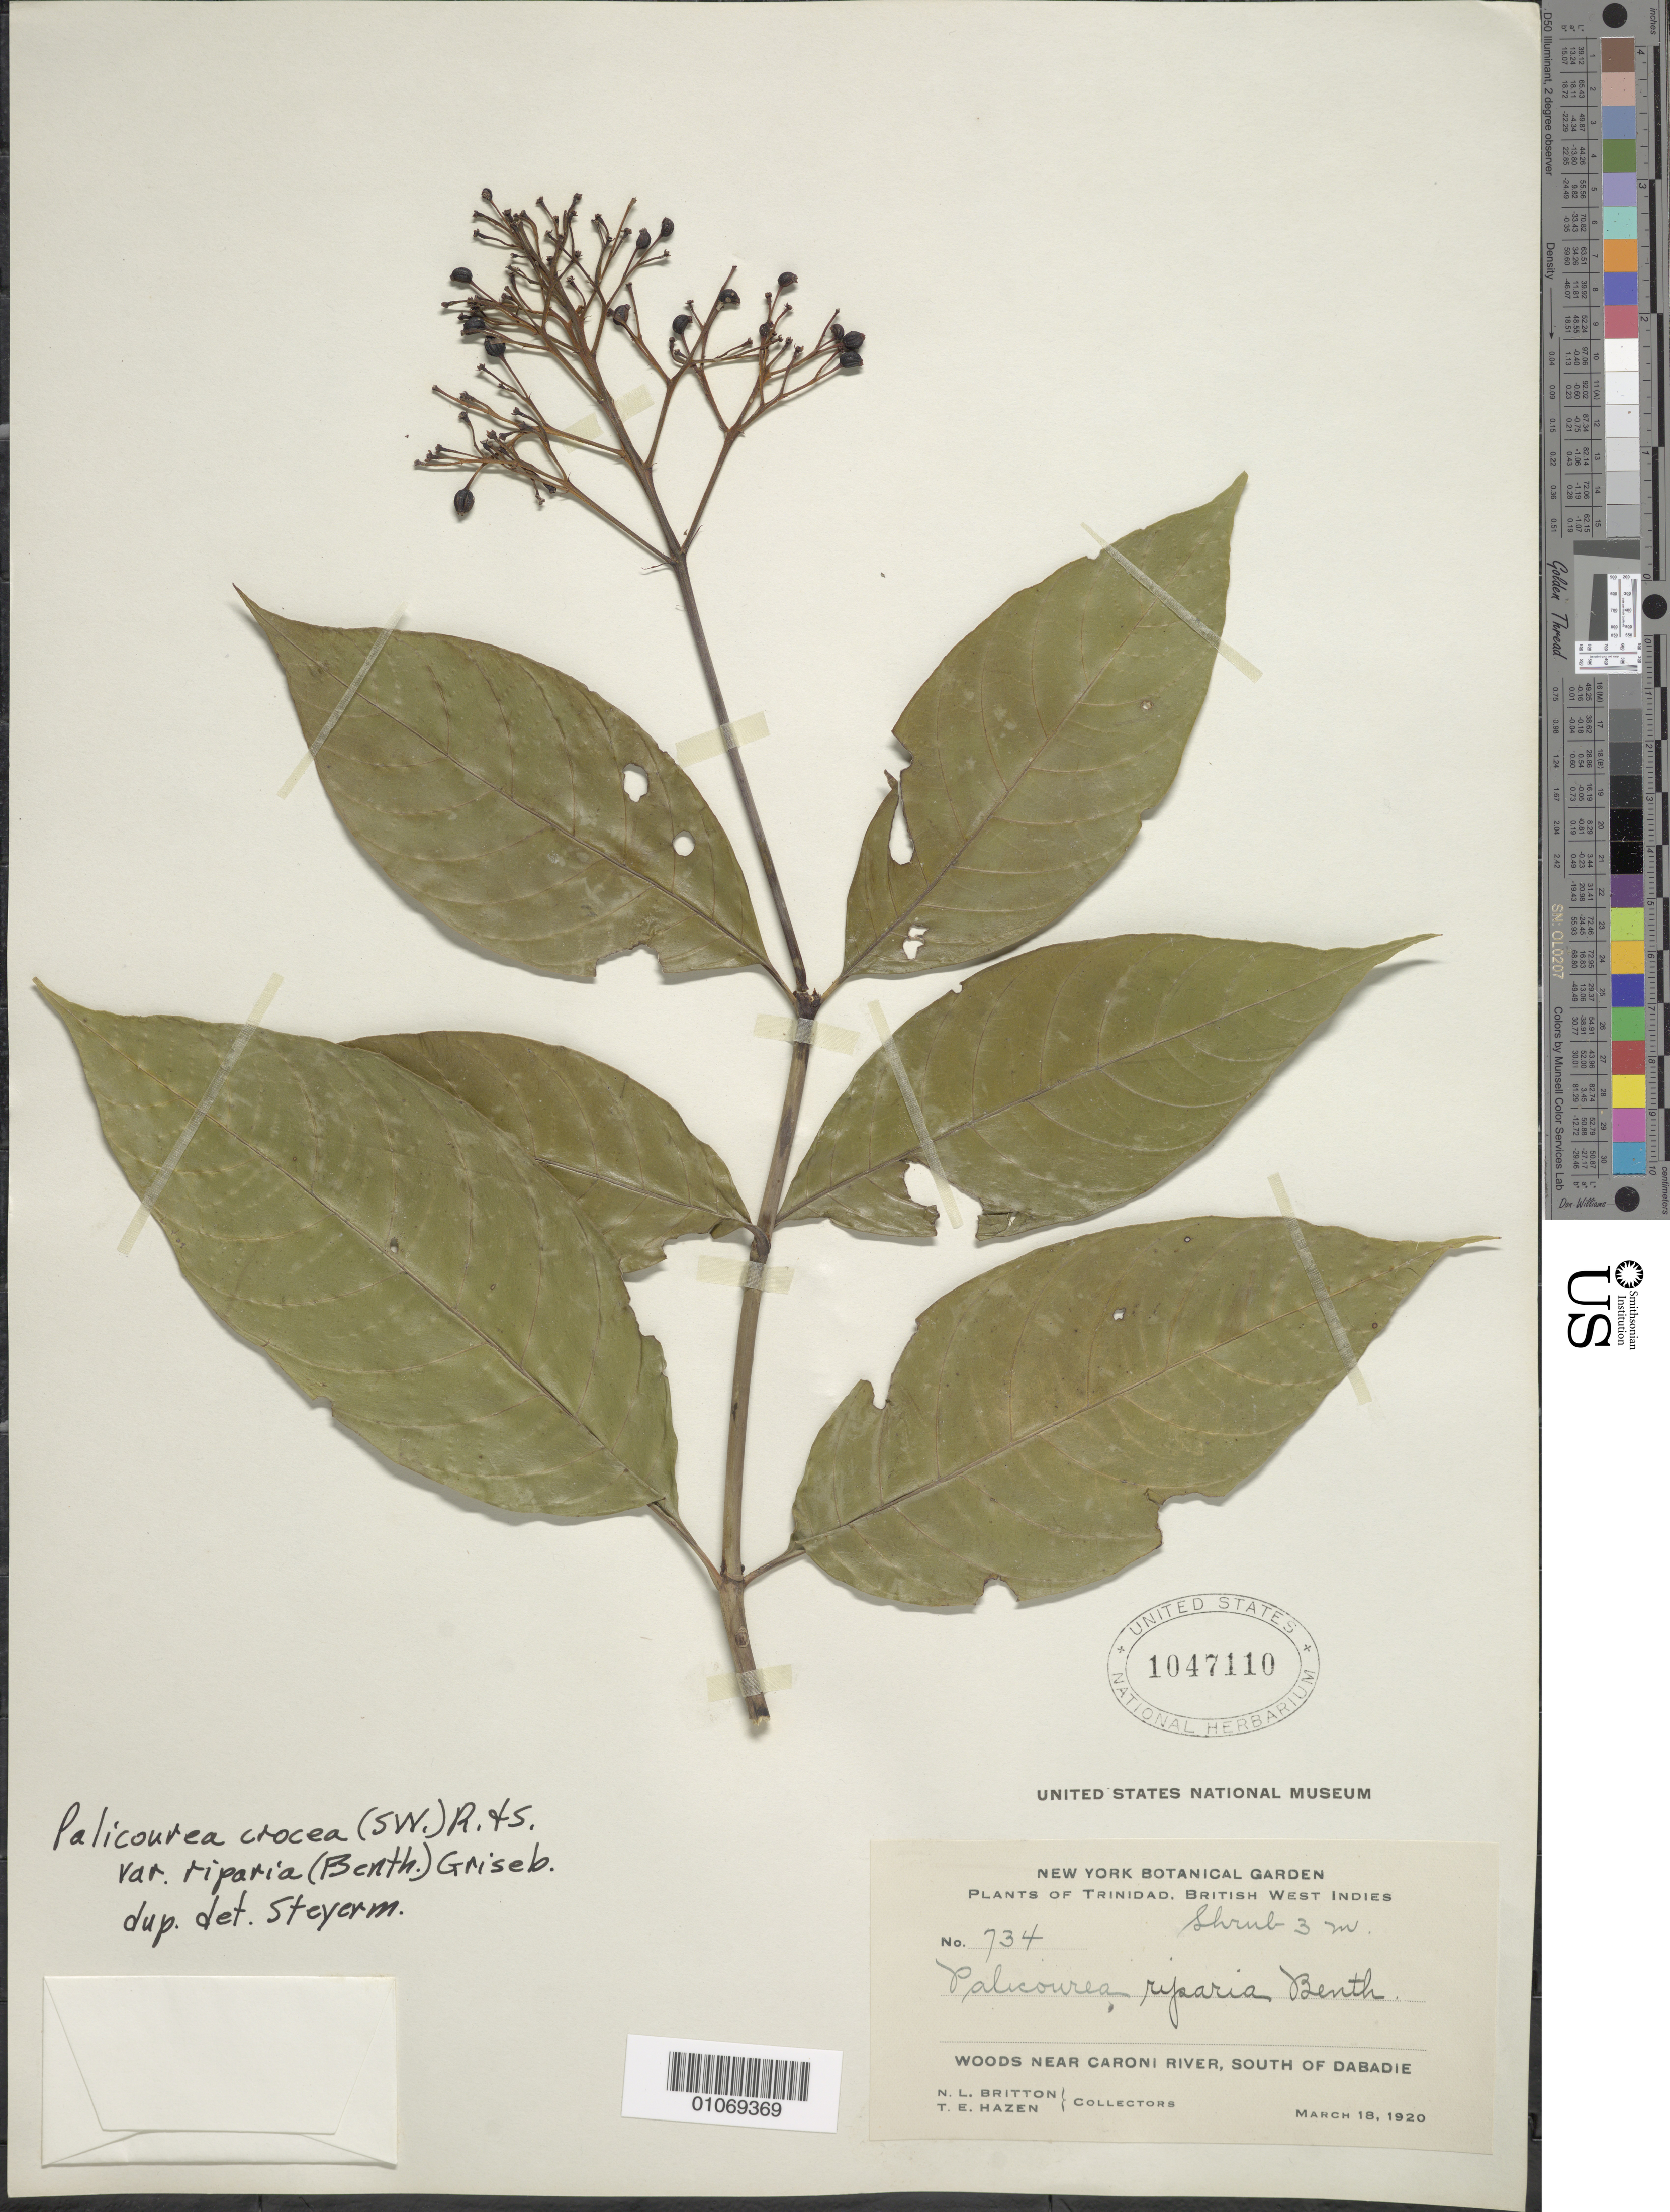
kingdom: Plantae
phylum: Tracheophyta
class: Magnoliopsida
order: Gentianales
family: Rubiaceae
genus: Palicourea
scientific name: Palicourea crocea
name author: (Sw.) Schult.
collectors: N. Britton & T. E. Hazen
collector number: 734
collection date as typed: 18 Mar 1920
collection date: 1920-03-18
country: Trinidad and Tobago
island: Trinidad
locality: Woods near Caroni River, south of Dabadie.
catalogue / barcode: US 1047110